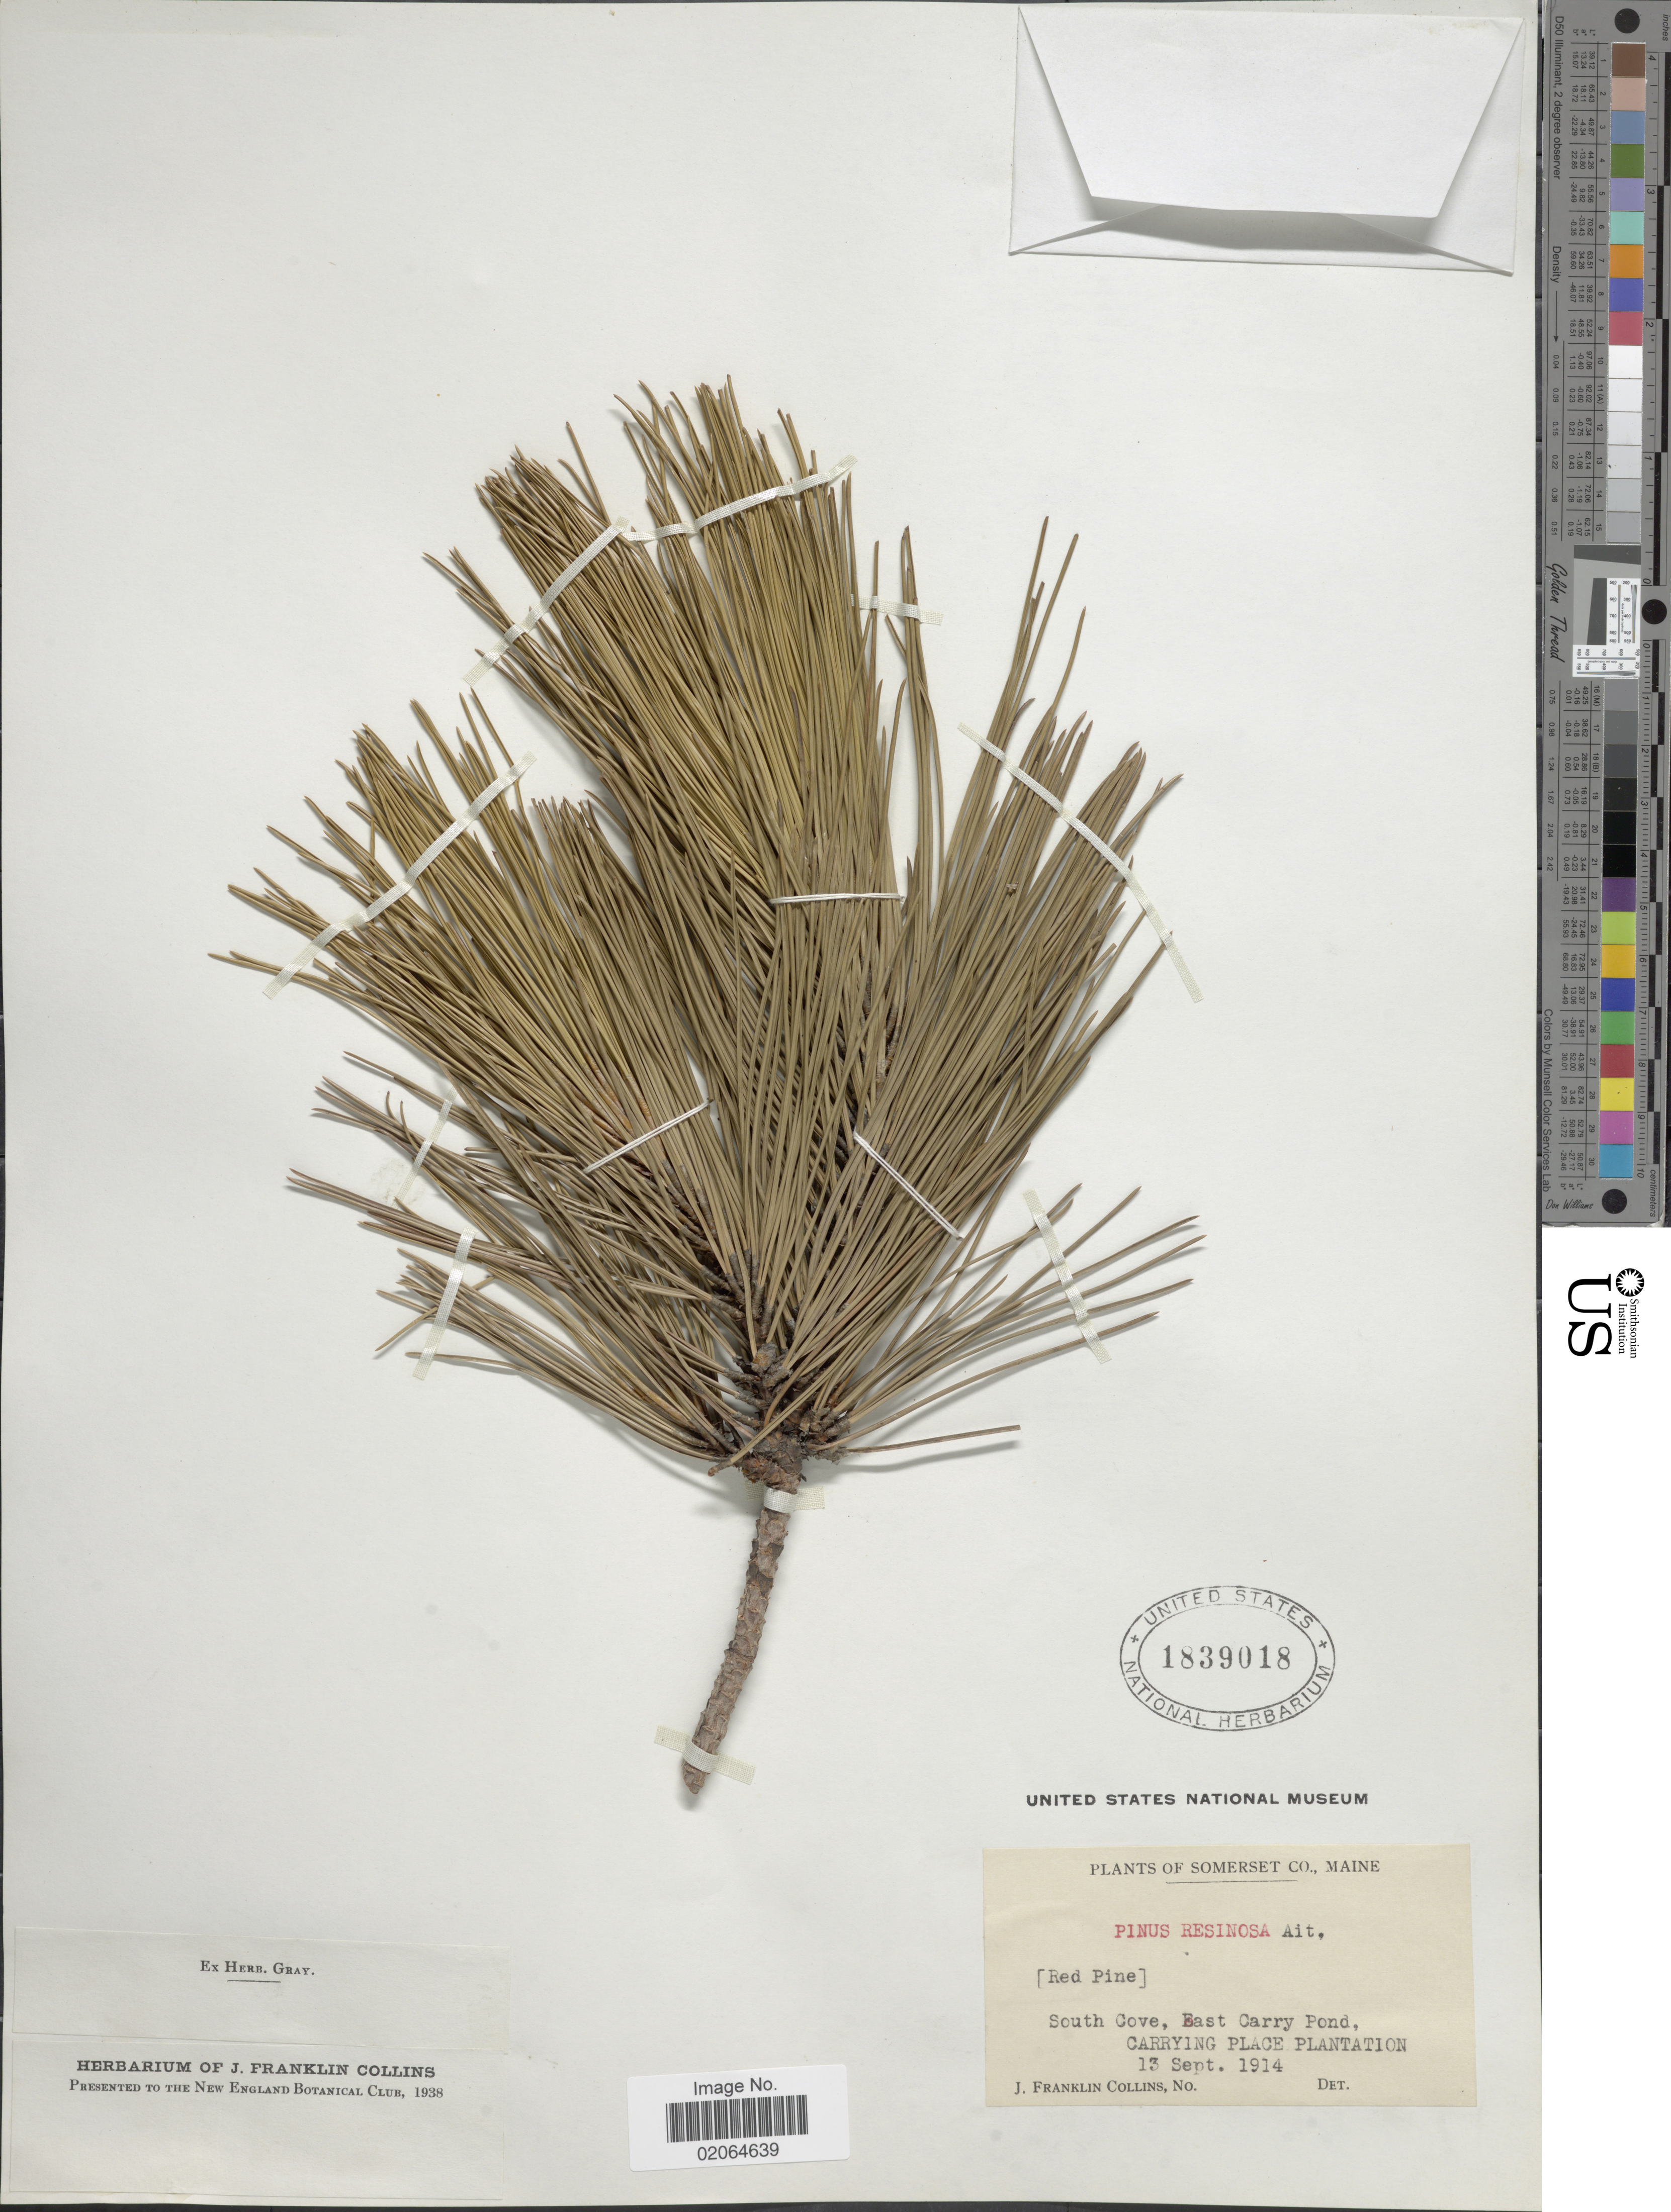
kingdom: Plantae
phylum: Tracheophyta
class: Pinopsida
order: Pinales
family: Pinaceae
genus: Pinus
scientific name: Pinus resinosa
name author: Aiton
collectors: J. Collins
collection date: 1914-09-13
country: United States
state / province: Maine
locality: Somerset Co., South Cove, East Carry Pond, Carrying Place Plantation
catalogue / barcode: US 1839018